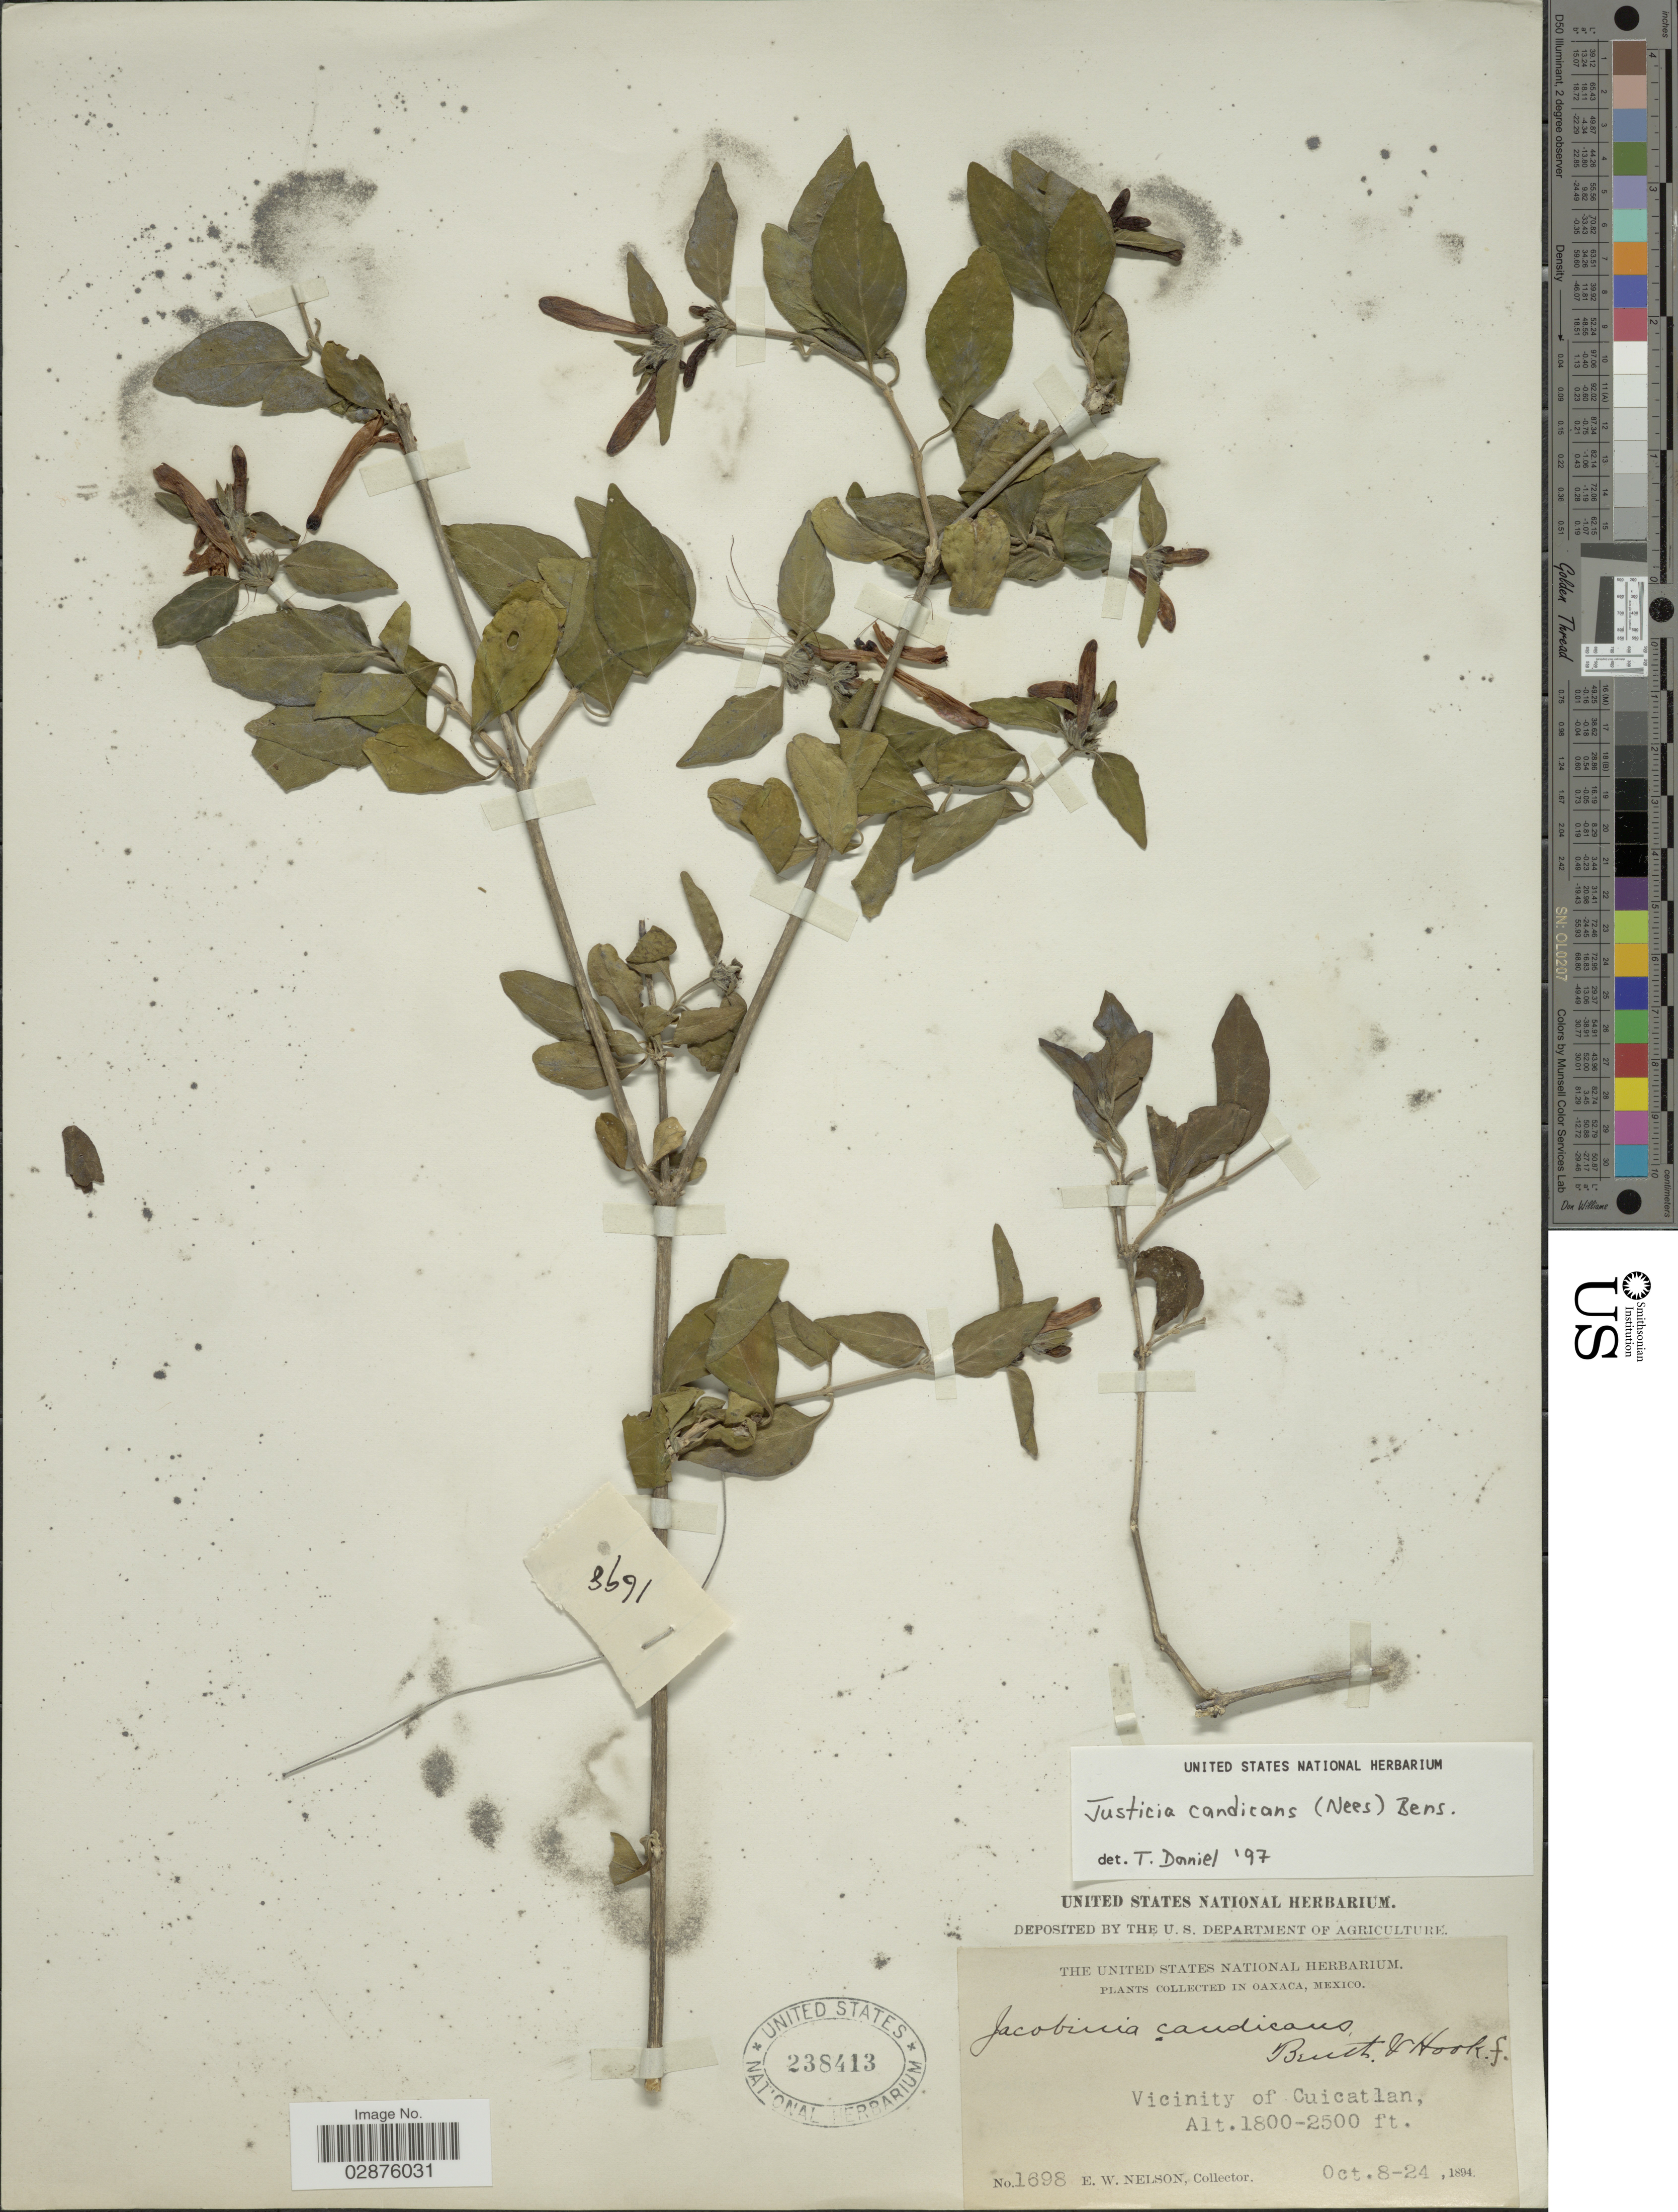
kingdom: Plantae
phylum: Tracheophyta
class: Magnoliopsida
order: Lamiales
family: Acanthaceae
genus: Justicia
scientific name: Justicia candicans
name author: (Nees) L.D. Benson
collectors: E. W. Nelson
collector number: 1698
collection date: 1894-10-08/1894-10-24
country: Mexico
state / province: Oaxaca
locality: Vicinity of Cuicatlan.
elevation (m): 549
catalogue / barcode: US 238413